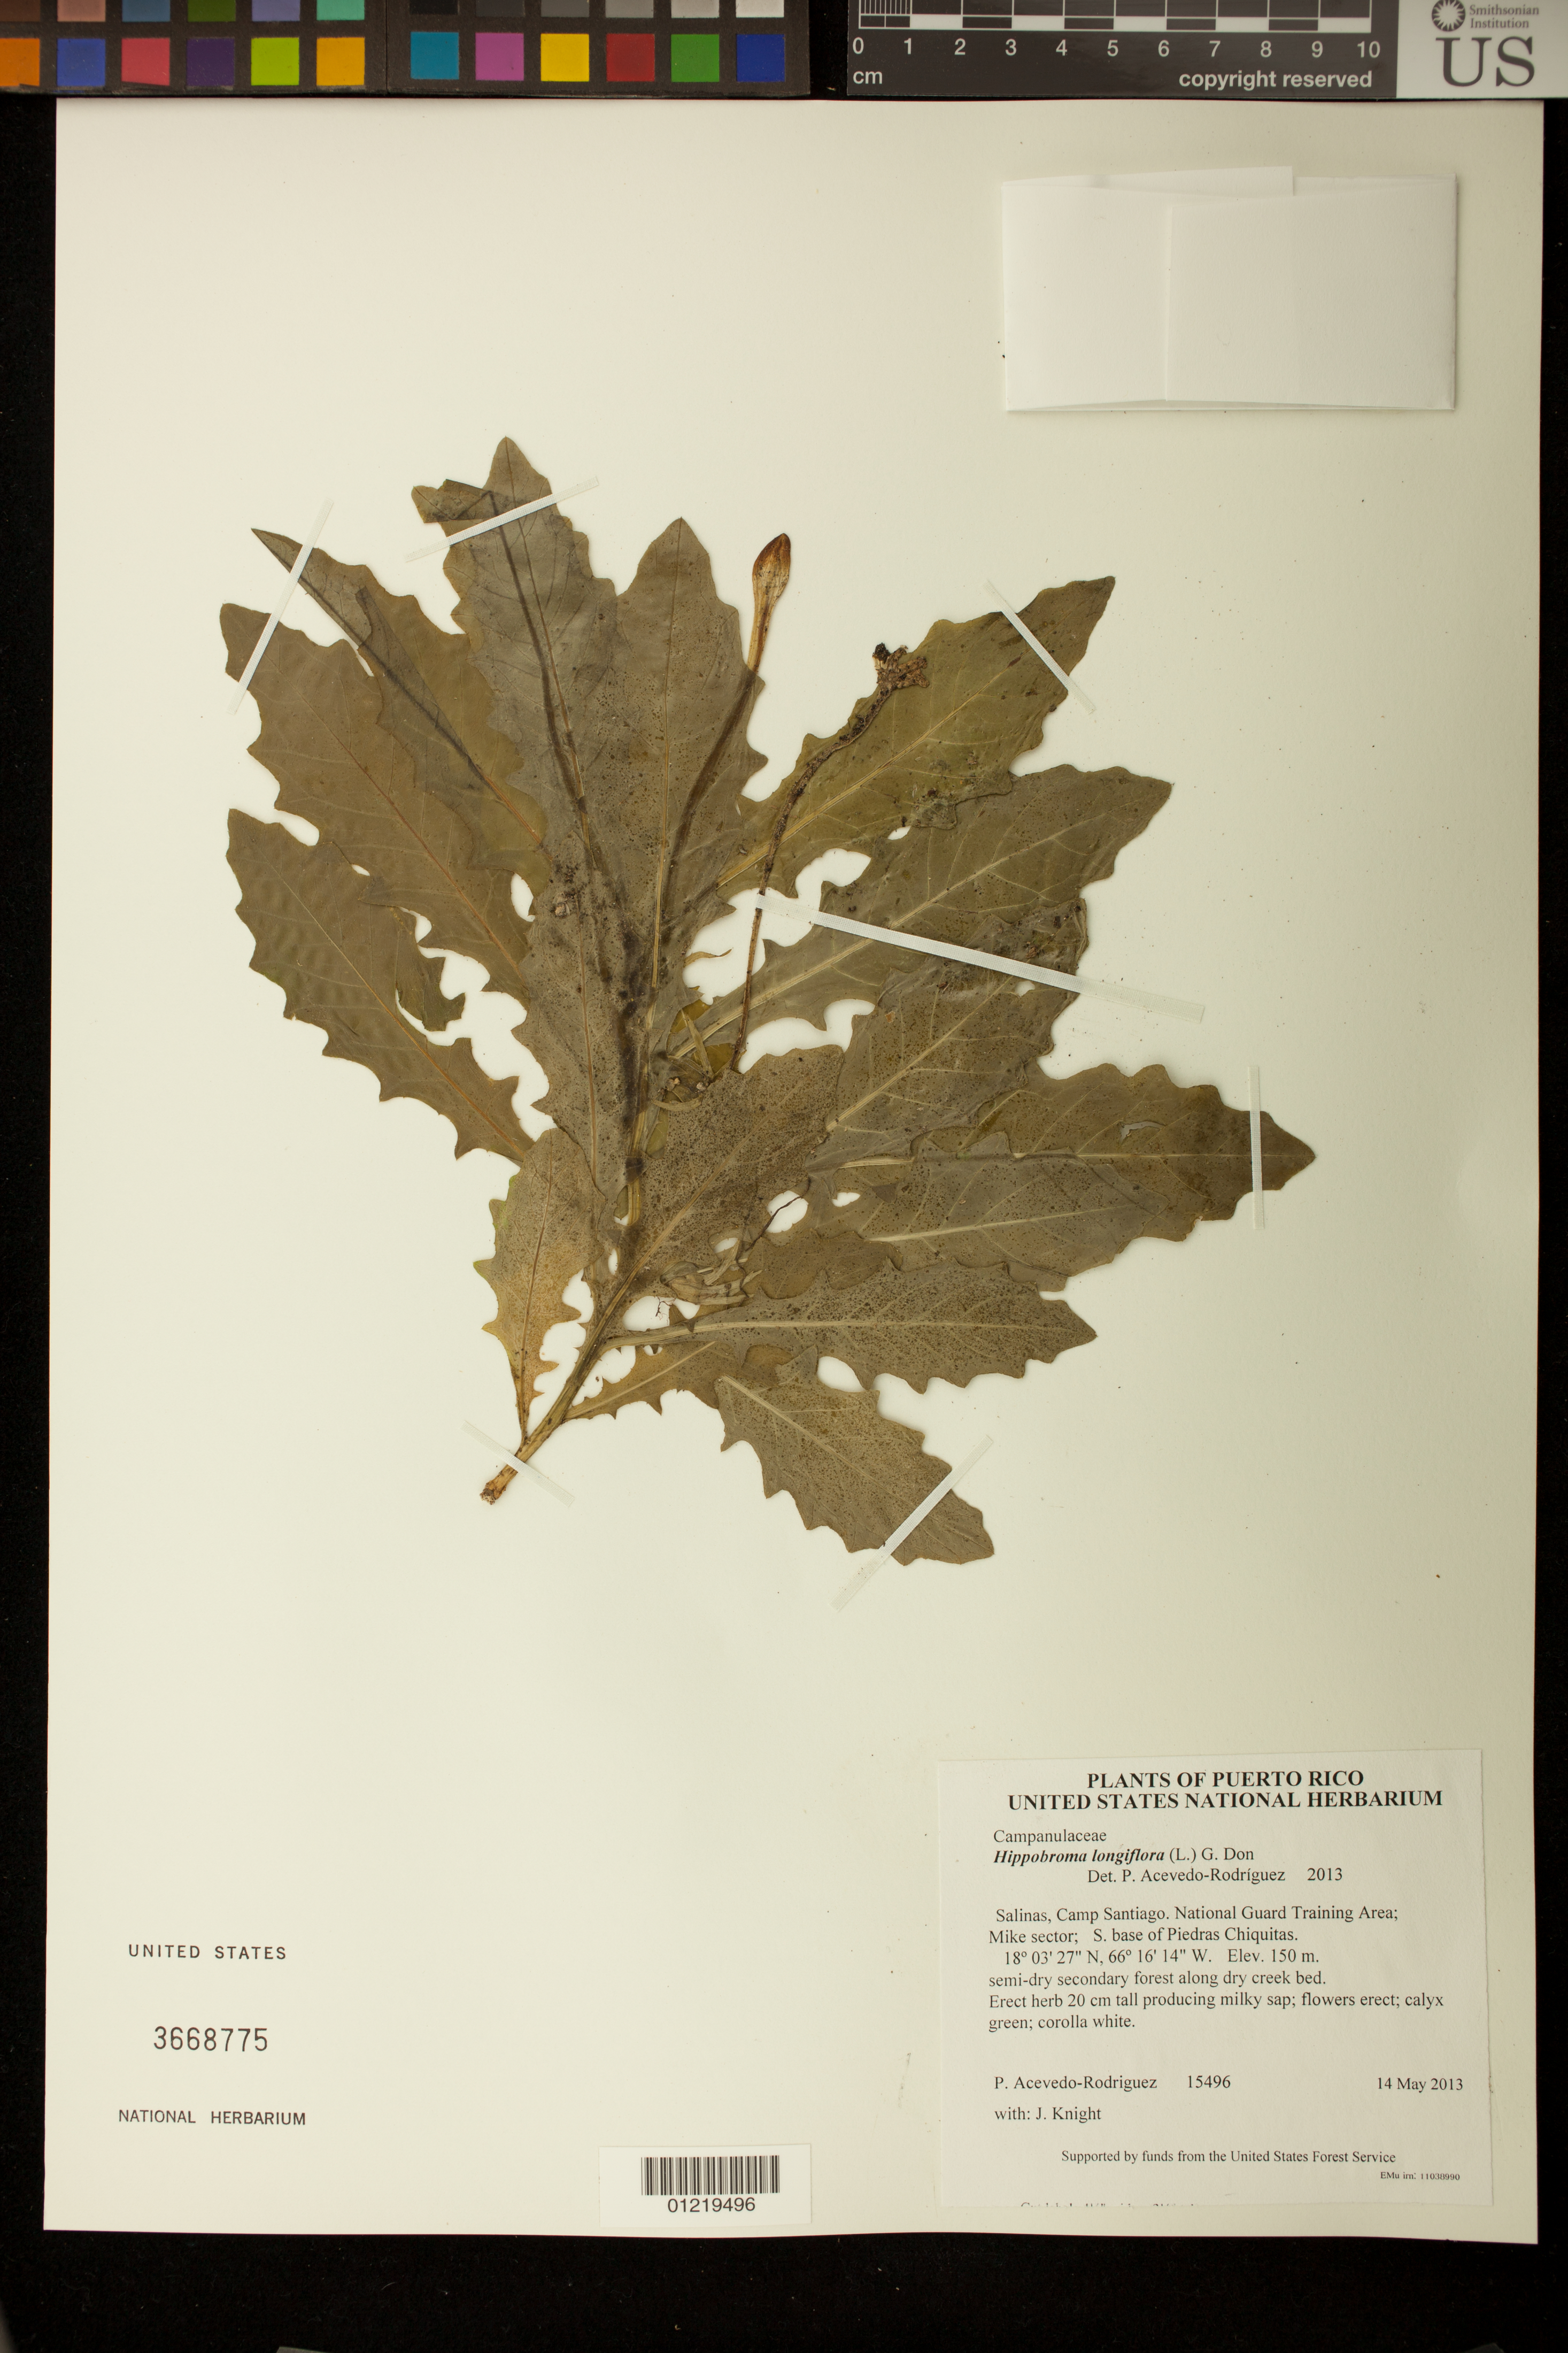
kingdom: Plantae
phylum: Tracheophyta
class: Magnoliopsida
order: Asterales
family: Campanulaceae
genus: Hippobroma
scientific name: Hippobroma longiflora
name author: (L.) G. Don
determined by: Acevedo-Rodríguez, P., (BOT), Smithsonian Institution - National Museum of Natural History (UNITED STATES)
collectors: P. Acevedo-Rodr. & J. Knight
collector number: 15496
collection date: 2013-05-14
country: Puerto Rico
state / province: Salinas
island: Puerto Rico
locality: Camp Santiago. National Guard Training Area; Mike sector; S. base of Piedras Chiquitas.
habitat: semi-dry secondary forest along dry creek bed.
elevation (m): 150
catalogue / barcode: US 3668775